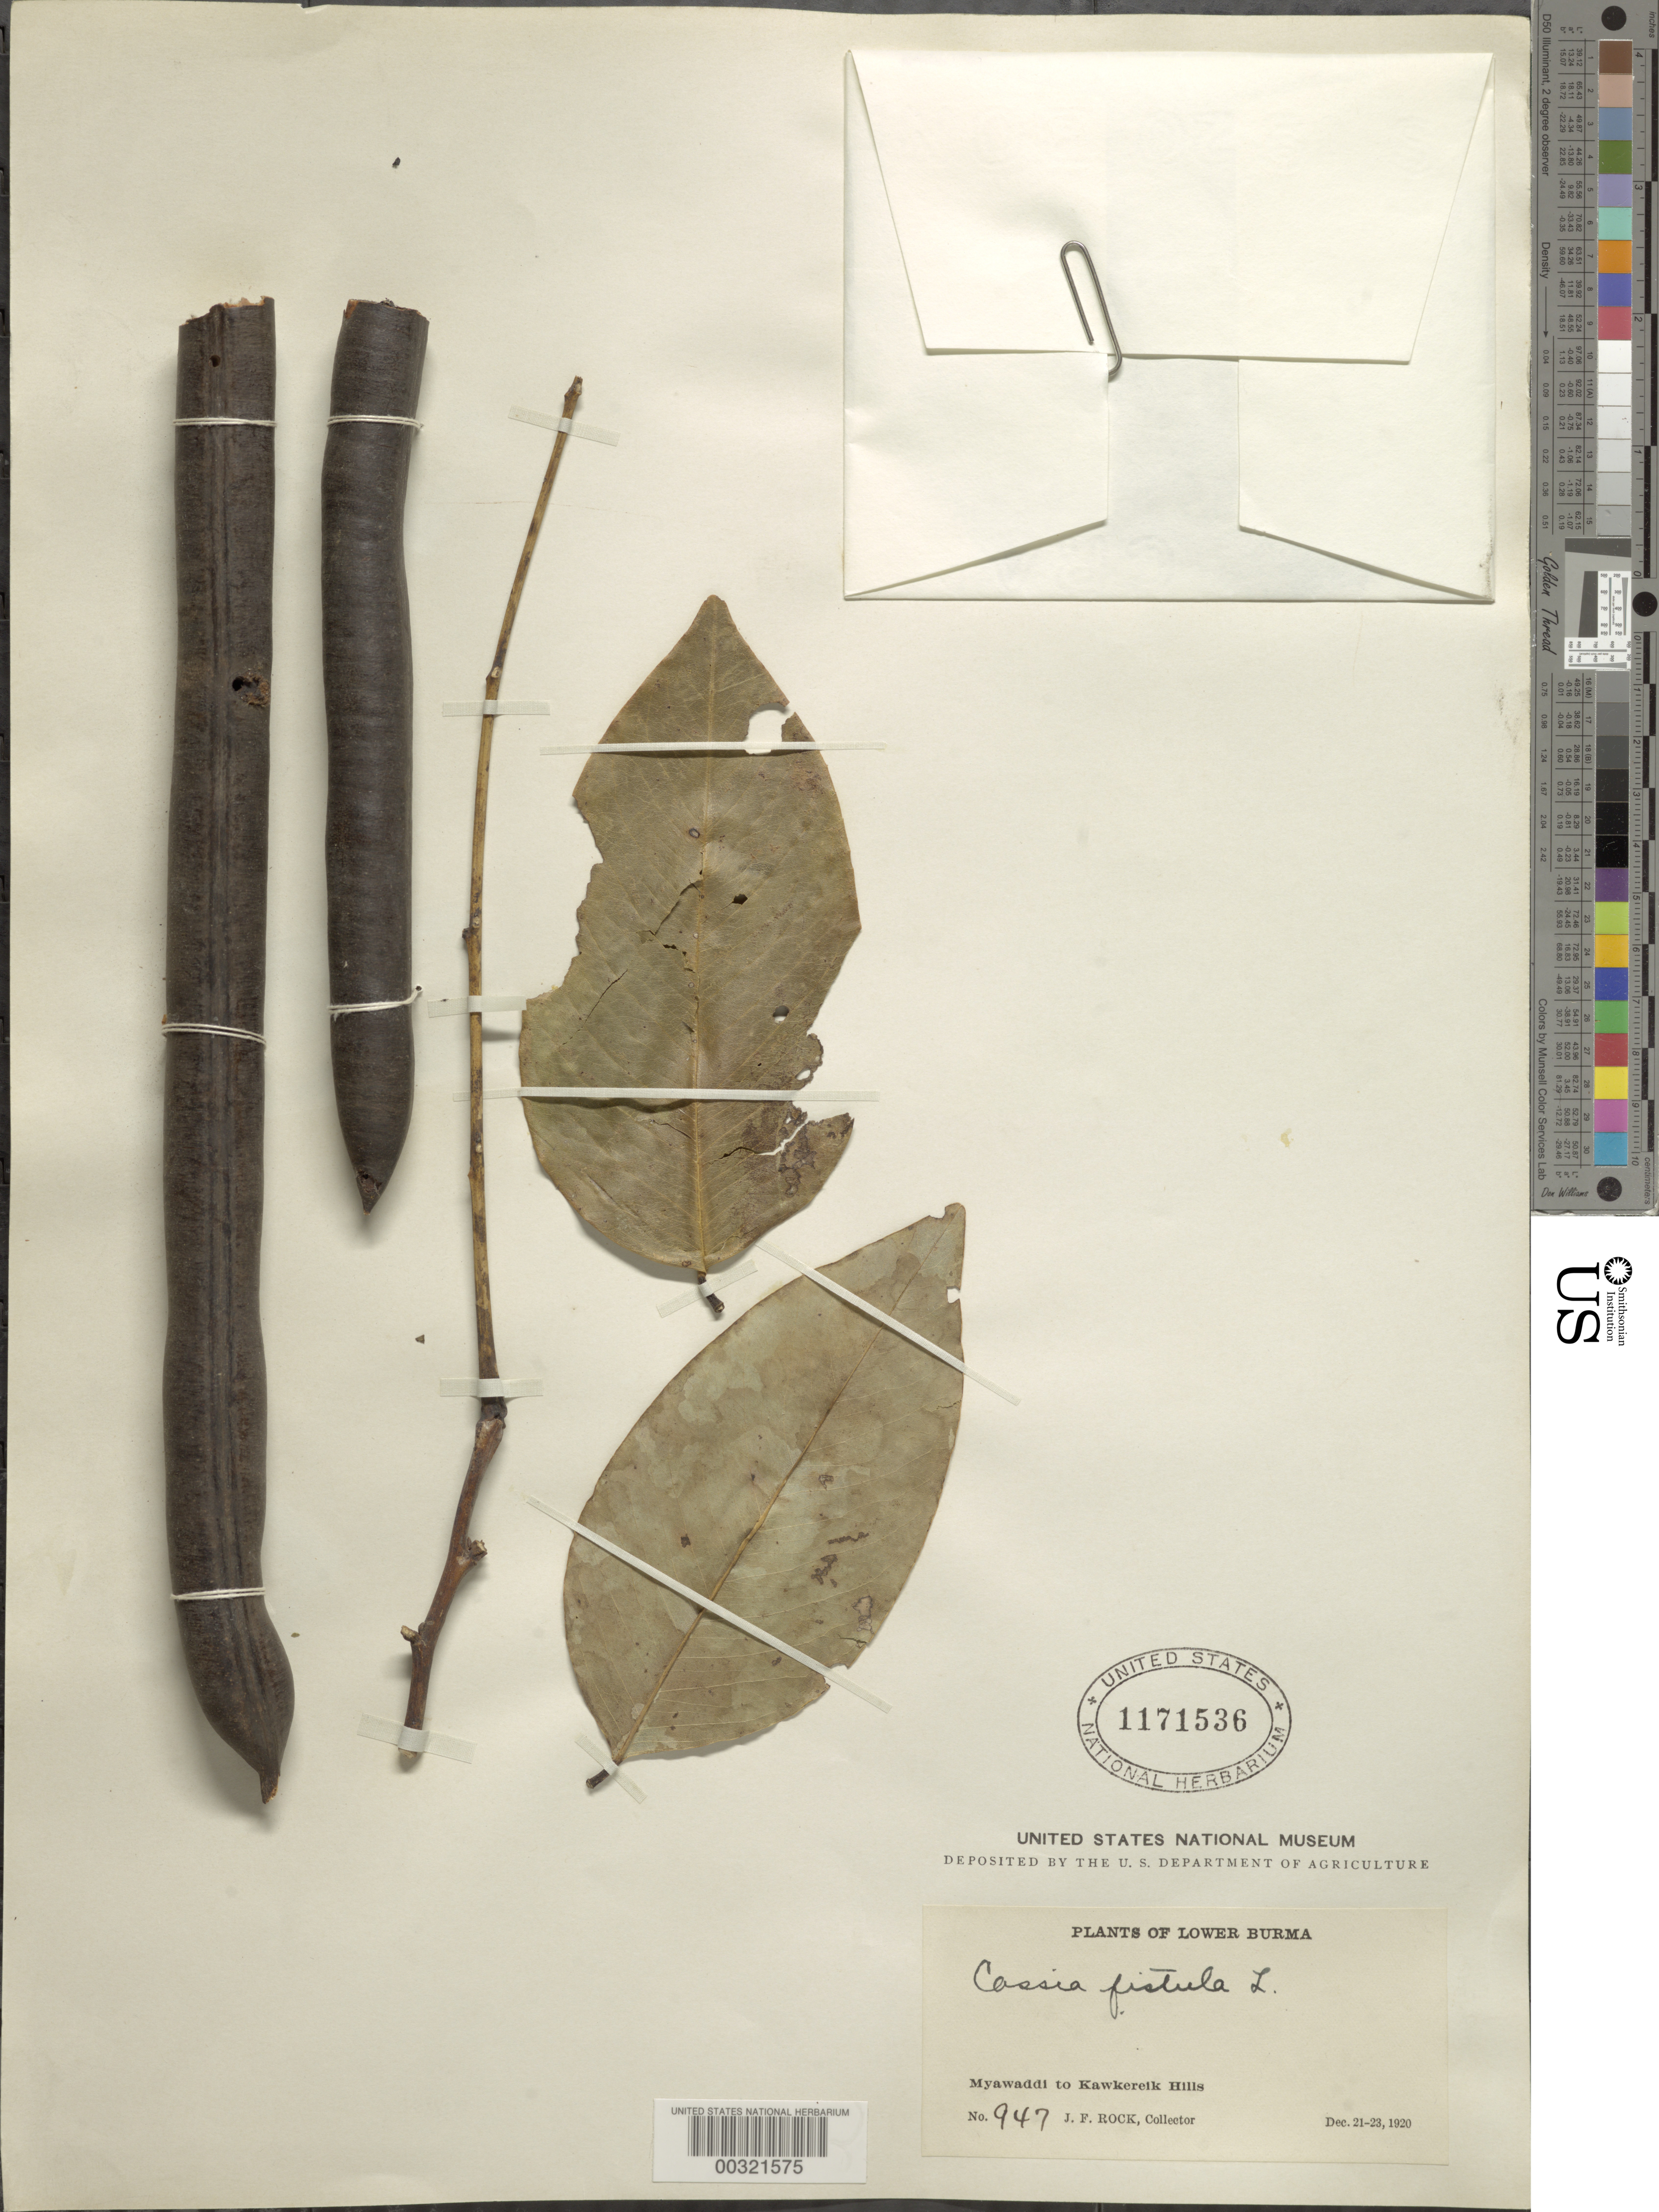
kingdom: Plantae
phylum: Tracheophyta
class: Magnoliopsida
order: Fabales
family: Fabaceae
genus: Cassia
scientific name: Cassia fistula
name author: L.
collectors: J. F. Rock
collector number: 947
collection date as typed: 21 Dec 1920 to 23 Dec 1920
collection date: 1920-12-21/1920-12-23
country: Myanmar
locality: Myawaddi to Kawkereik Hills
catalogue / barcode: US 1171536